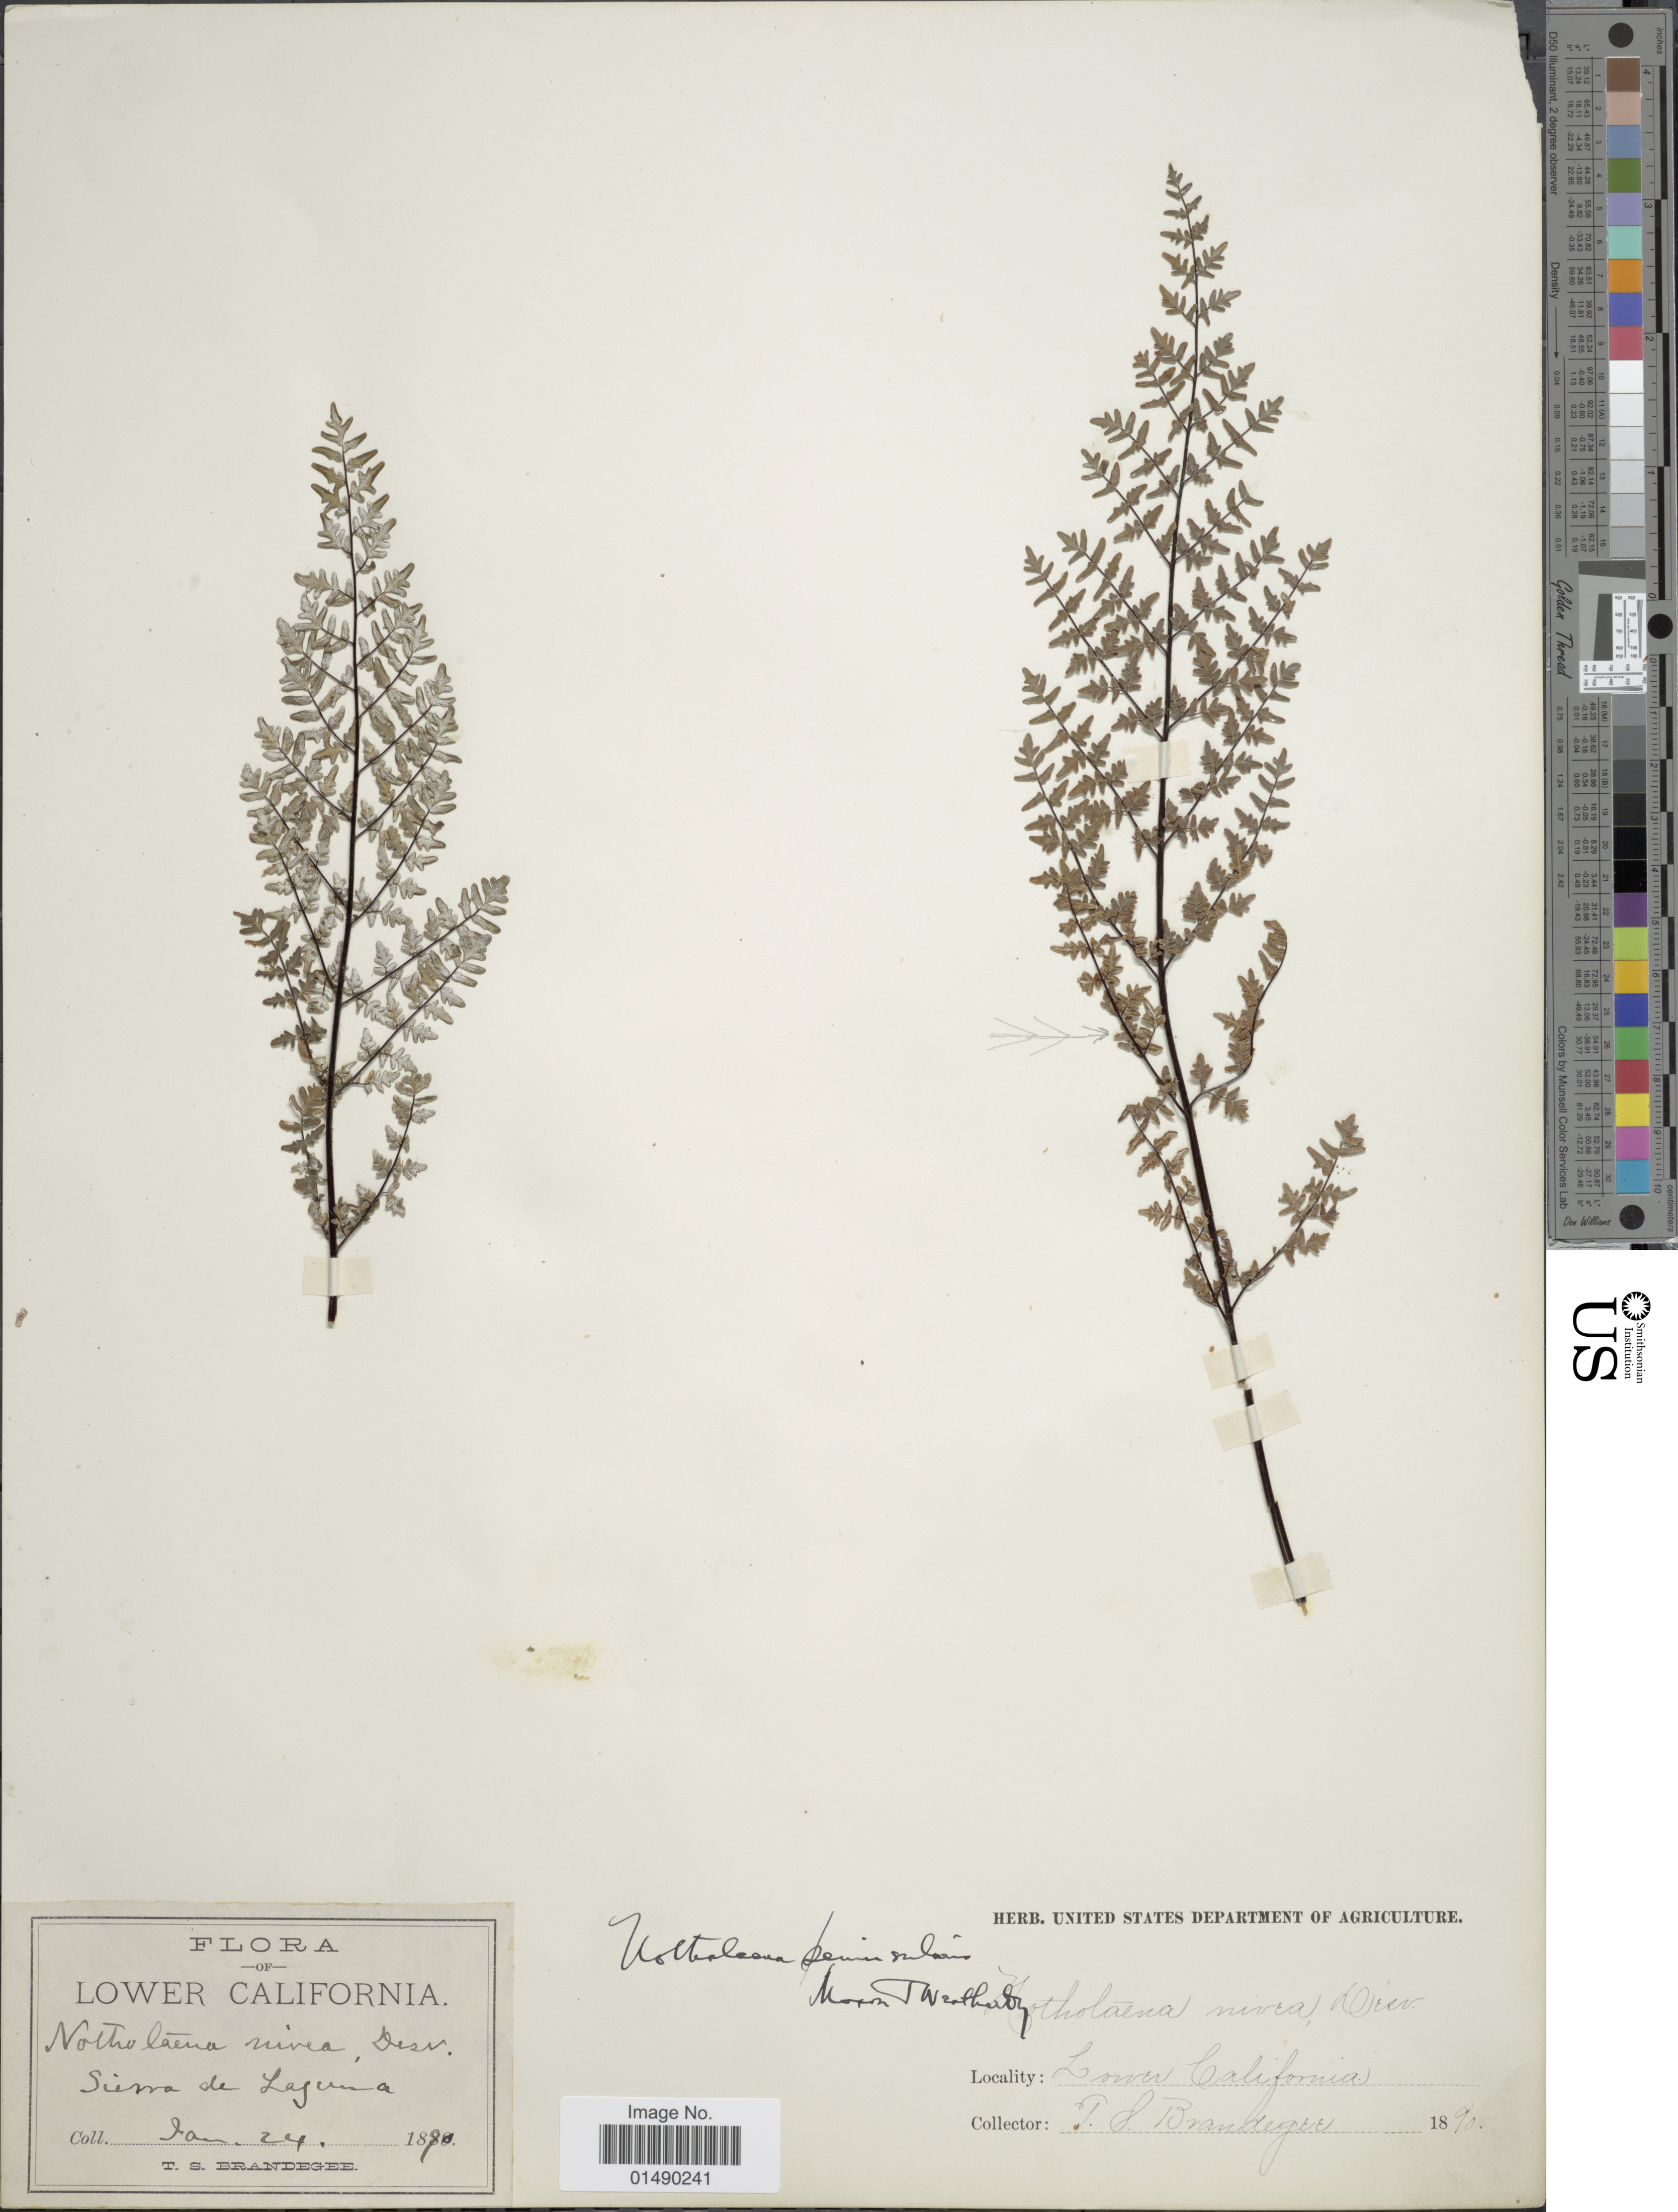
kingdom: Plantae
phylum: Tracheophyta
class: Polypodiopsida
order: Polypodiales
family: Pteridaceae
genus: Argyrochosma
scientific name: Argyrochosma peninsularis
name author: (Maxon & Weath.) Windham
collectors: T. S. Brandegee (herbarium)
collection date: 1890-01-24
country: Mexico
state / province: Baja California Sur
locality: Mexico, Lower California, Sierra de Laguna.